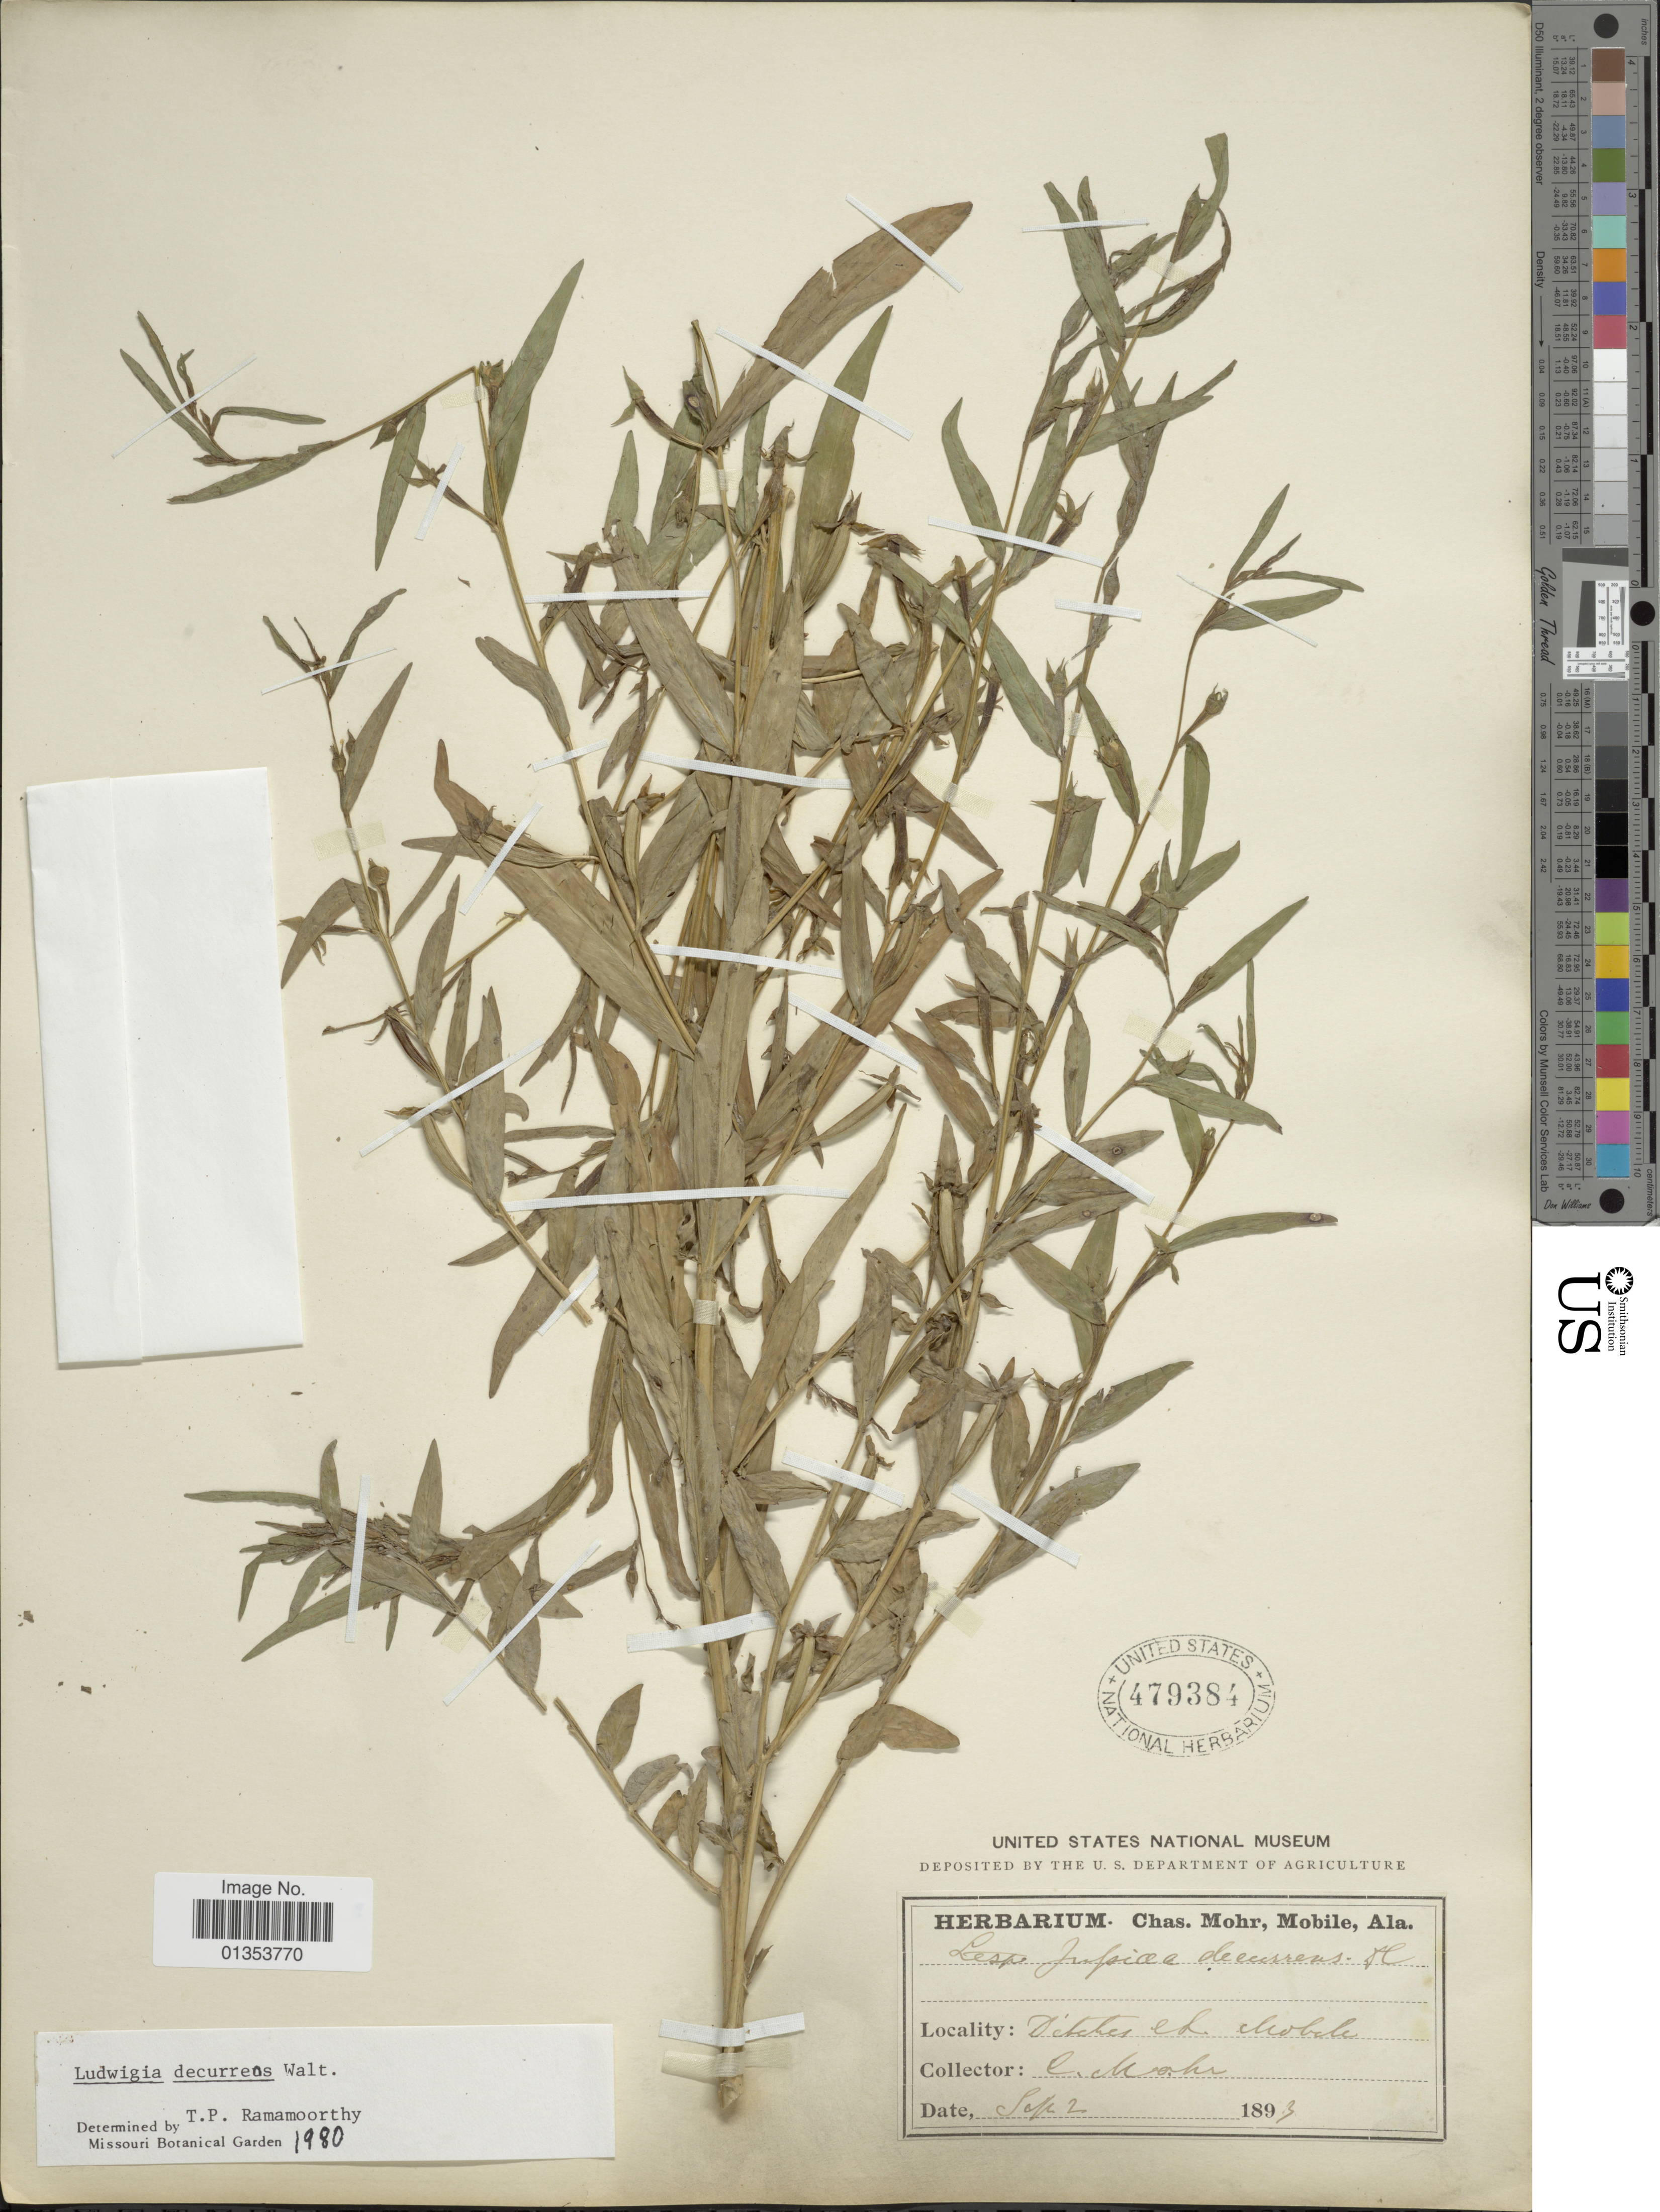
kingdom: Plantae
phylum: Tracheophyta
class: Magnoliopsida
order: Myrtales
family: Onagraceae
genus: Ludwigia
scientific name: Ludwigia decurrens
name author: Walter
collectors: C. T. Mohr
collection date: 1893-09-02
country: United States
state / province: Alabama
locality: Ditches ed Mobile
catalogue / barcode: US 479384